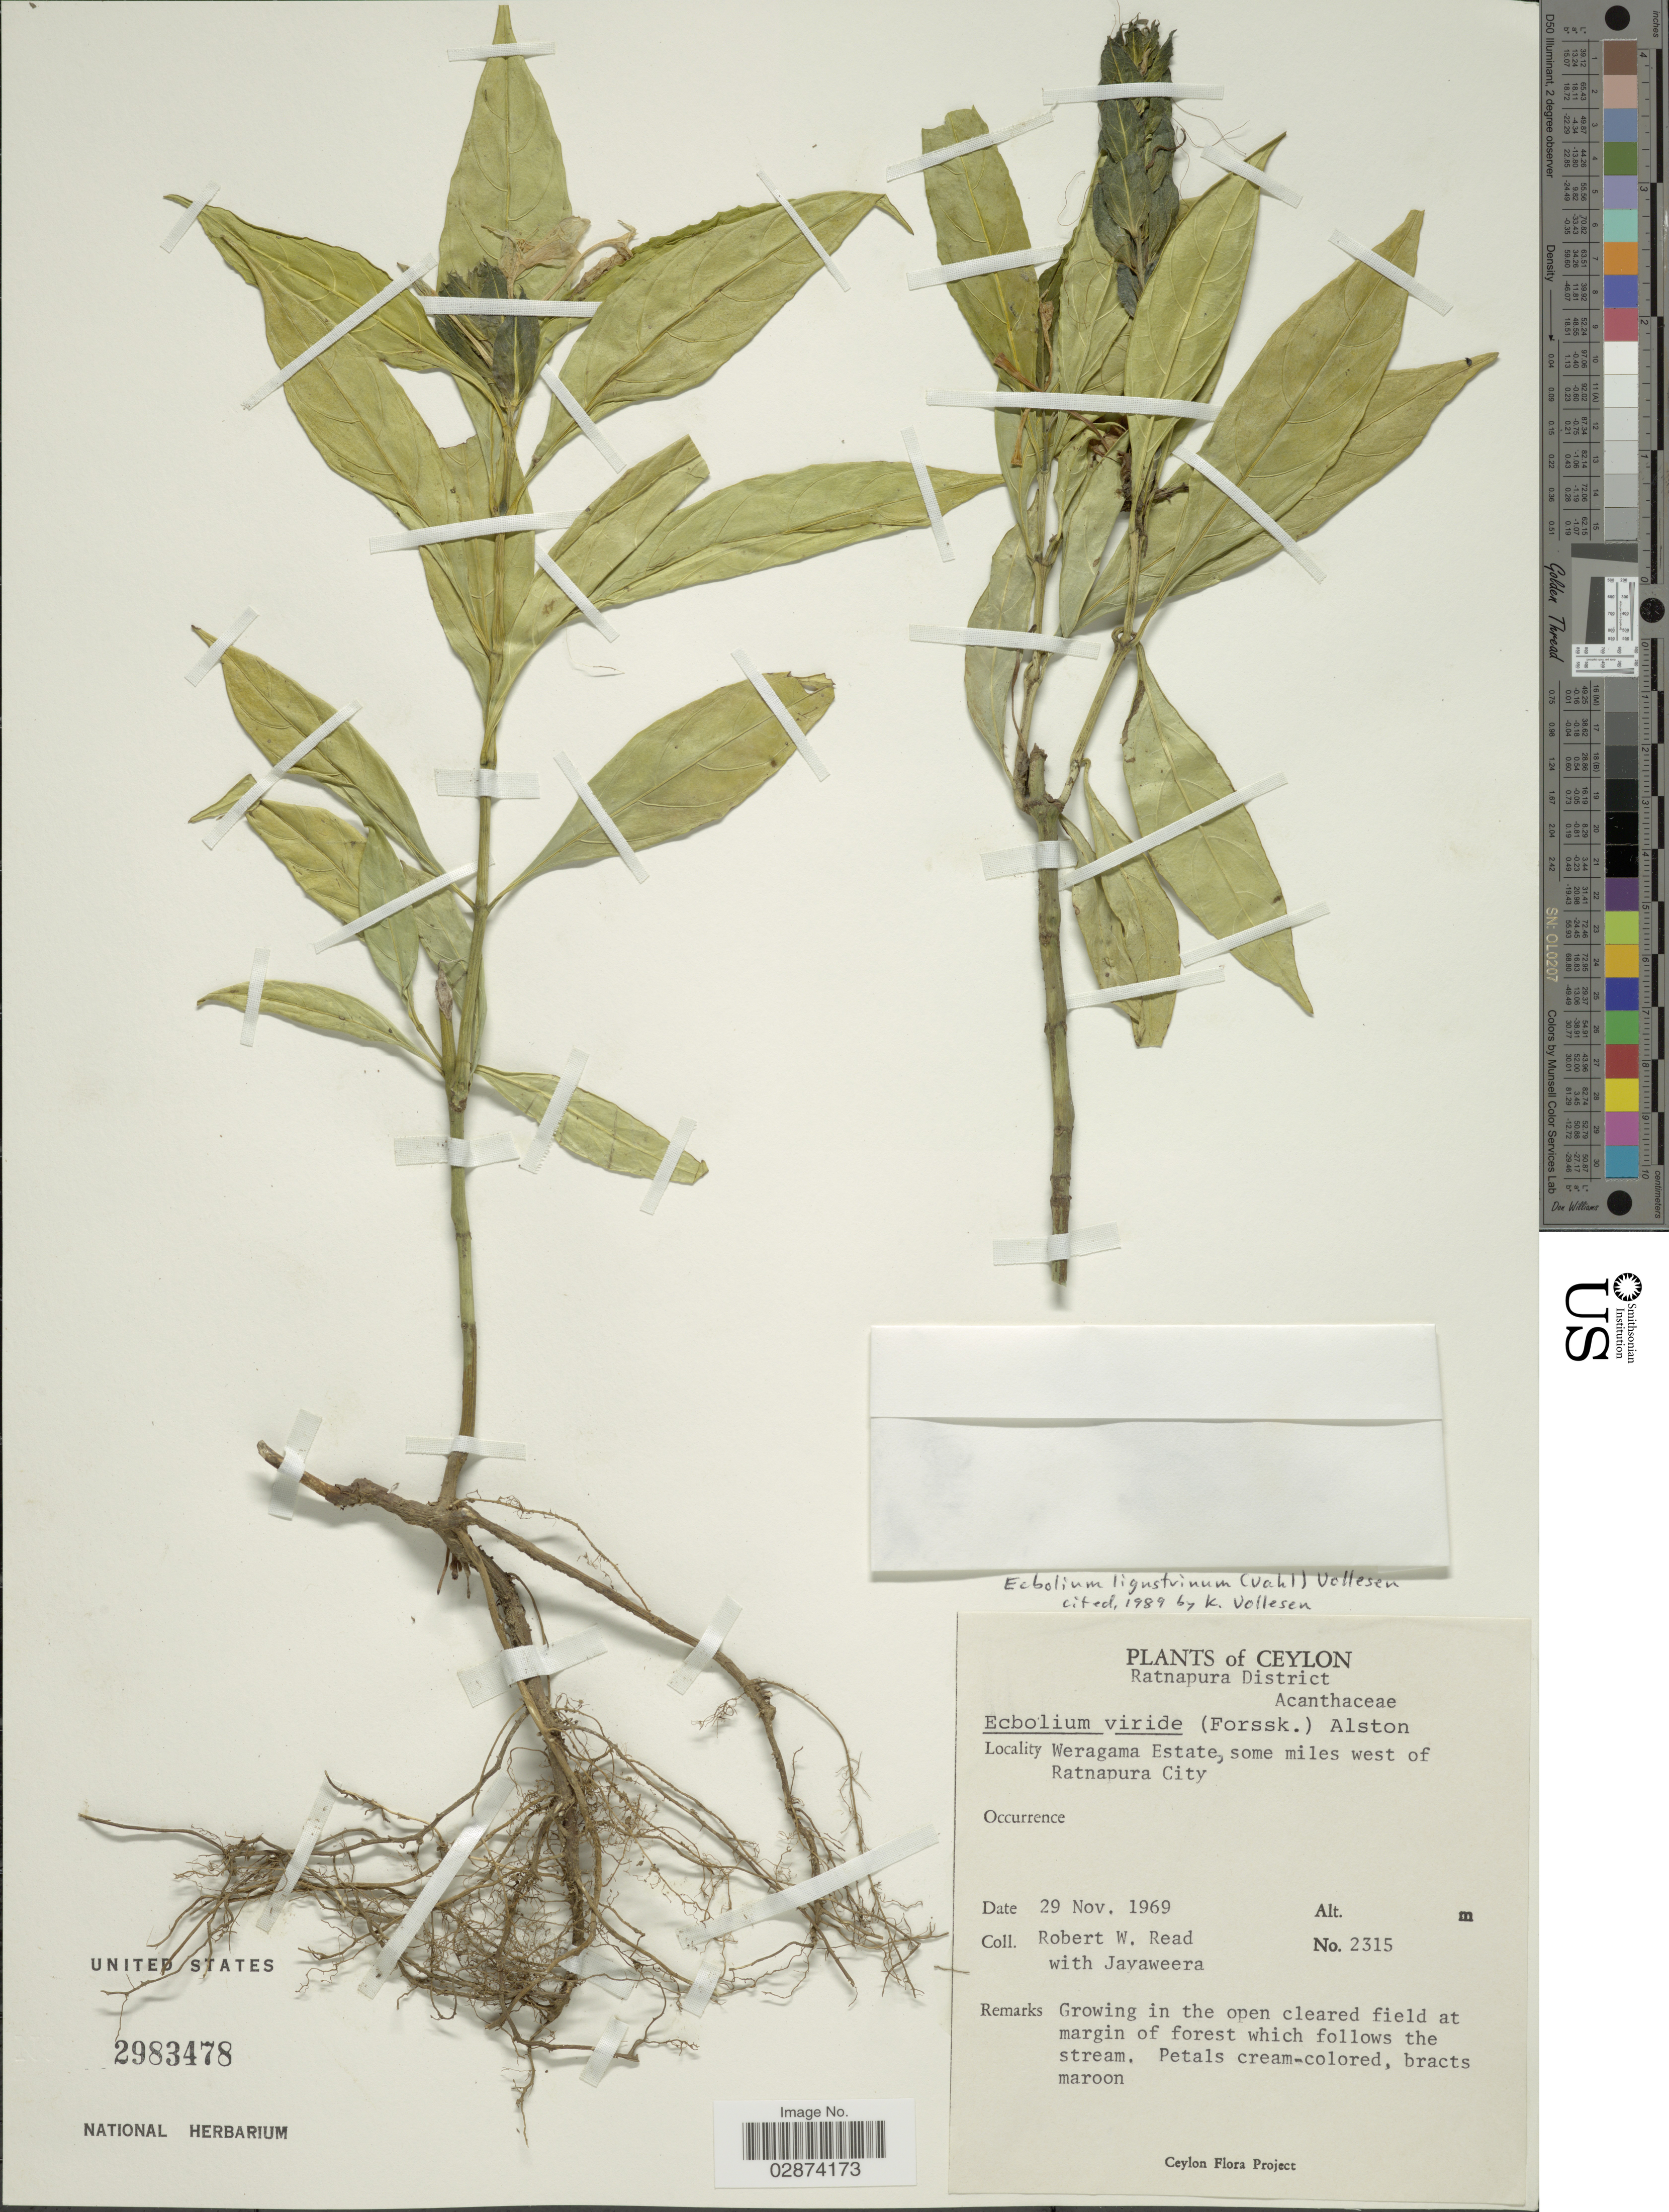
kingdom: Plantae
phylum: Tracheophyta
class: Magnoliopsida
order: Lamiales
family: Acanthaceae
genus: Ecbolium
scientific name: Ecbolium ligustrinum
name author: (Vahl) Vollesen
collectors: R. W. Read & -. Jayaweera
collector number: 2315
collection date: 1969-11-29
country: Sri Lanka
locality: Ceylon. Ratnapura District. Weragama Estate, some miles west of Ratnapura City.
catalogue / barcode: US 2983478